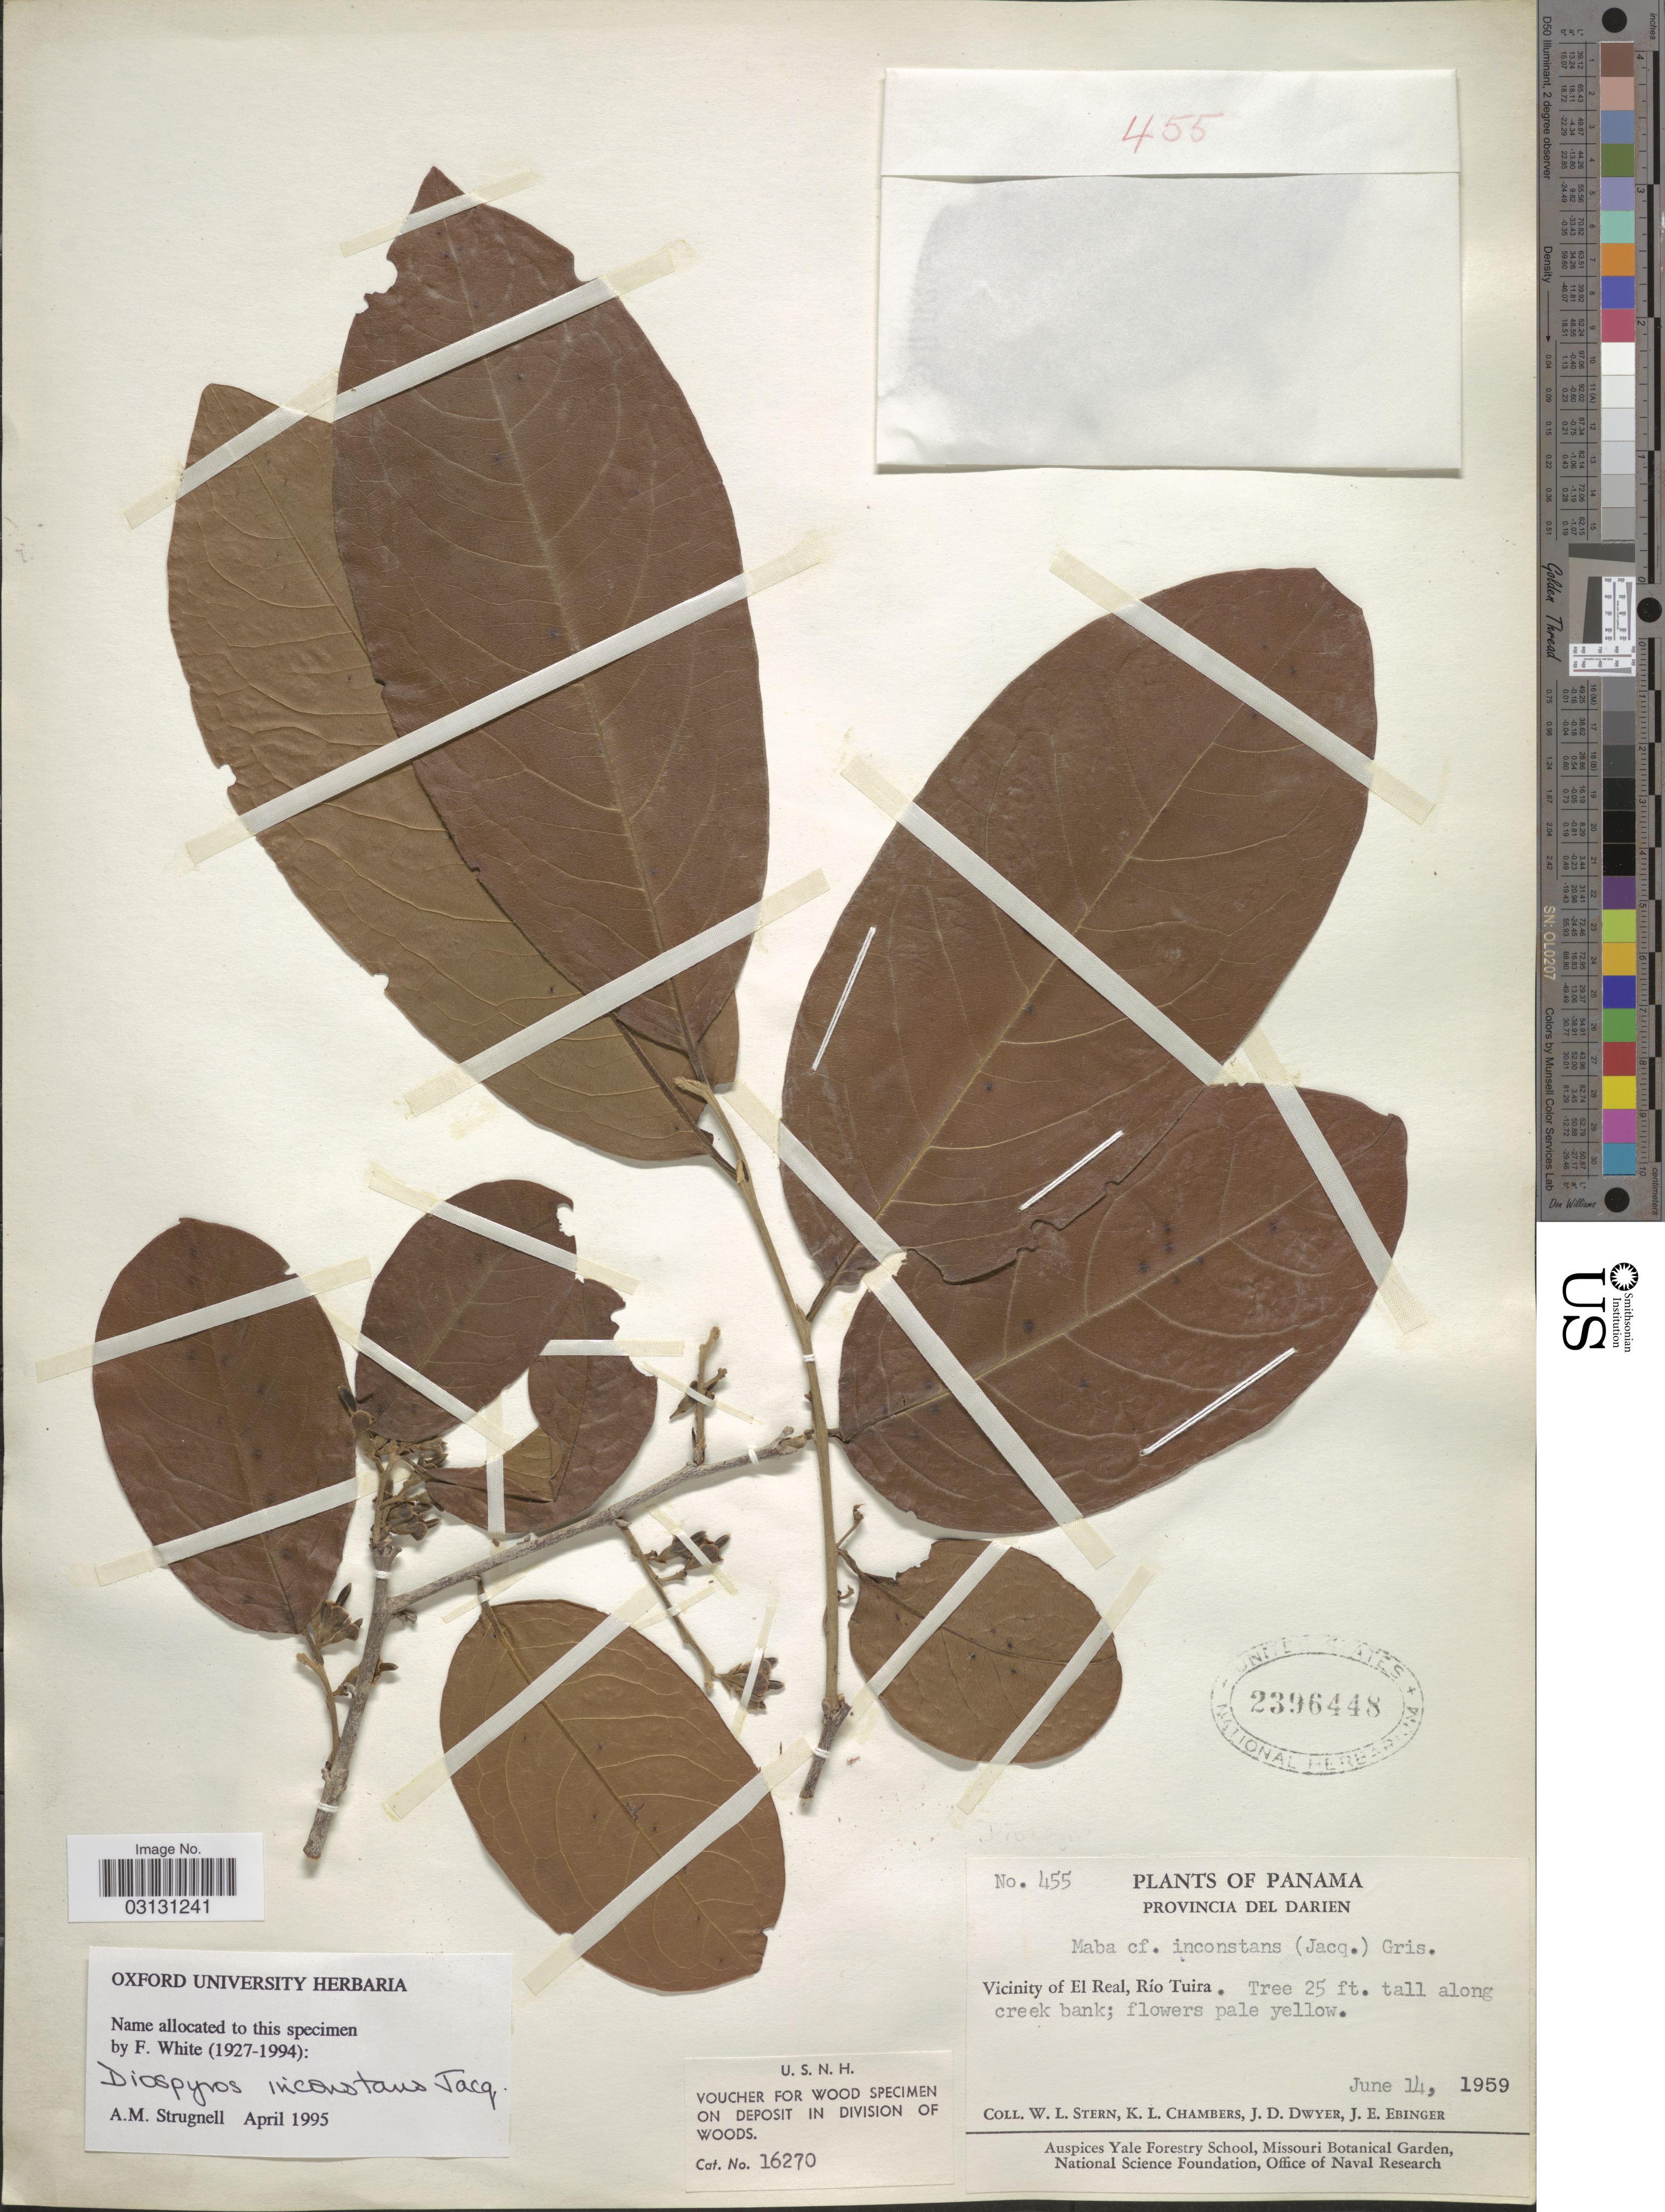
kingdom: Plantae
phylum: Tracheophyta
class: Magnoliopsida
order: Ericales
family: Ebenaceae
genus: Diospyros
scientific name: Diospyros inconstans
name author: Jacq.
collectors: W. L. Stern, K. Chambers, J. D. Dwyer & J. Ebinger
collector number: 455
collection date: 1959-06-14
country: Panama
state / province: Darién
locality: Provincia del Darien. Vicinity of El Real, Río Tuira.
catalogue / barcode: US 2396448